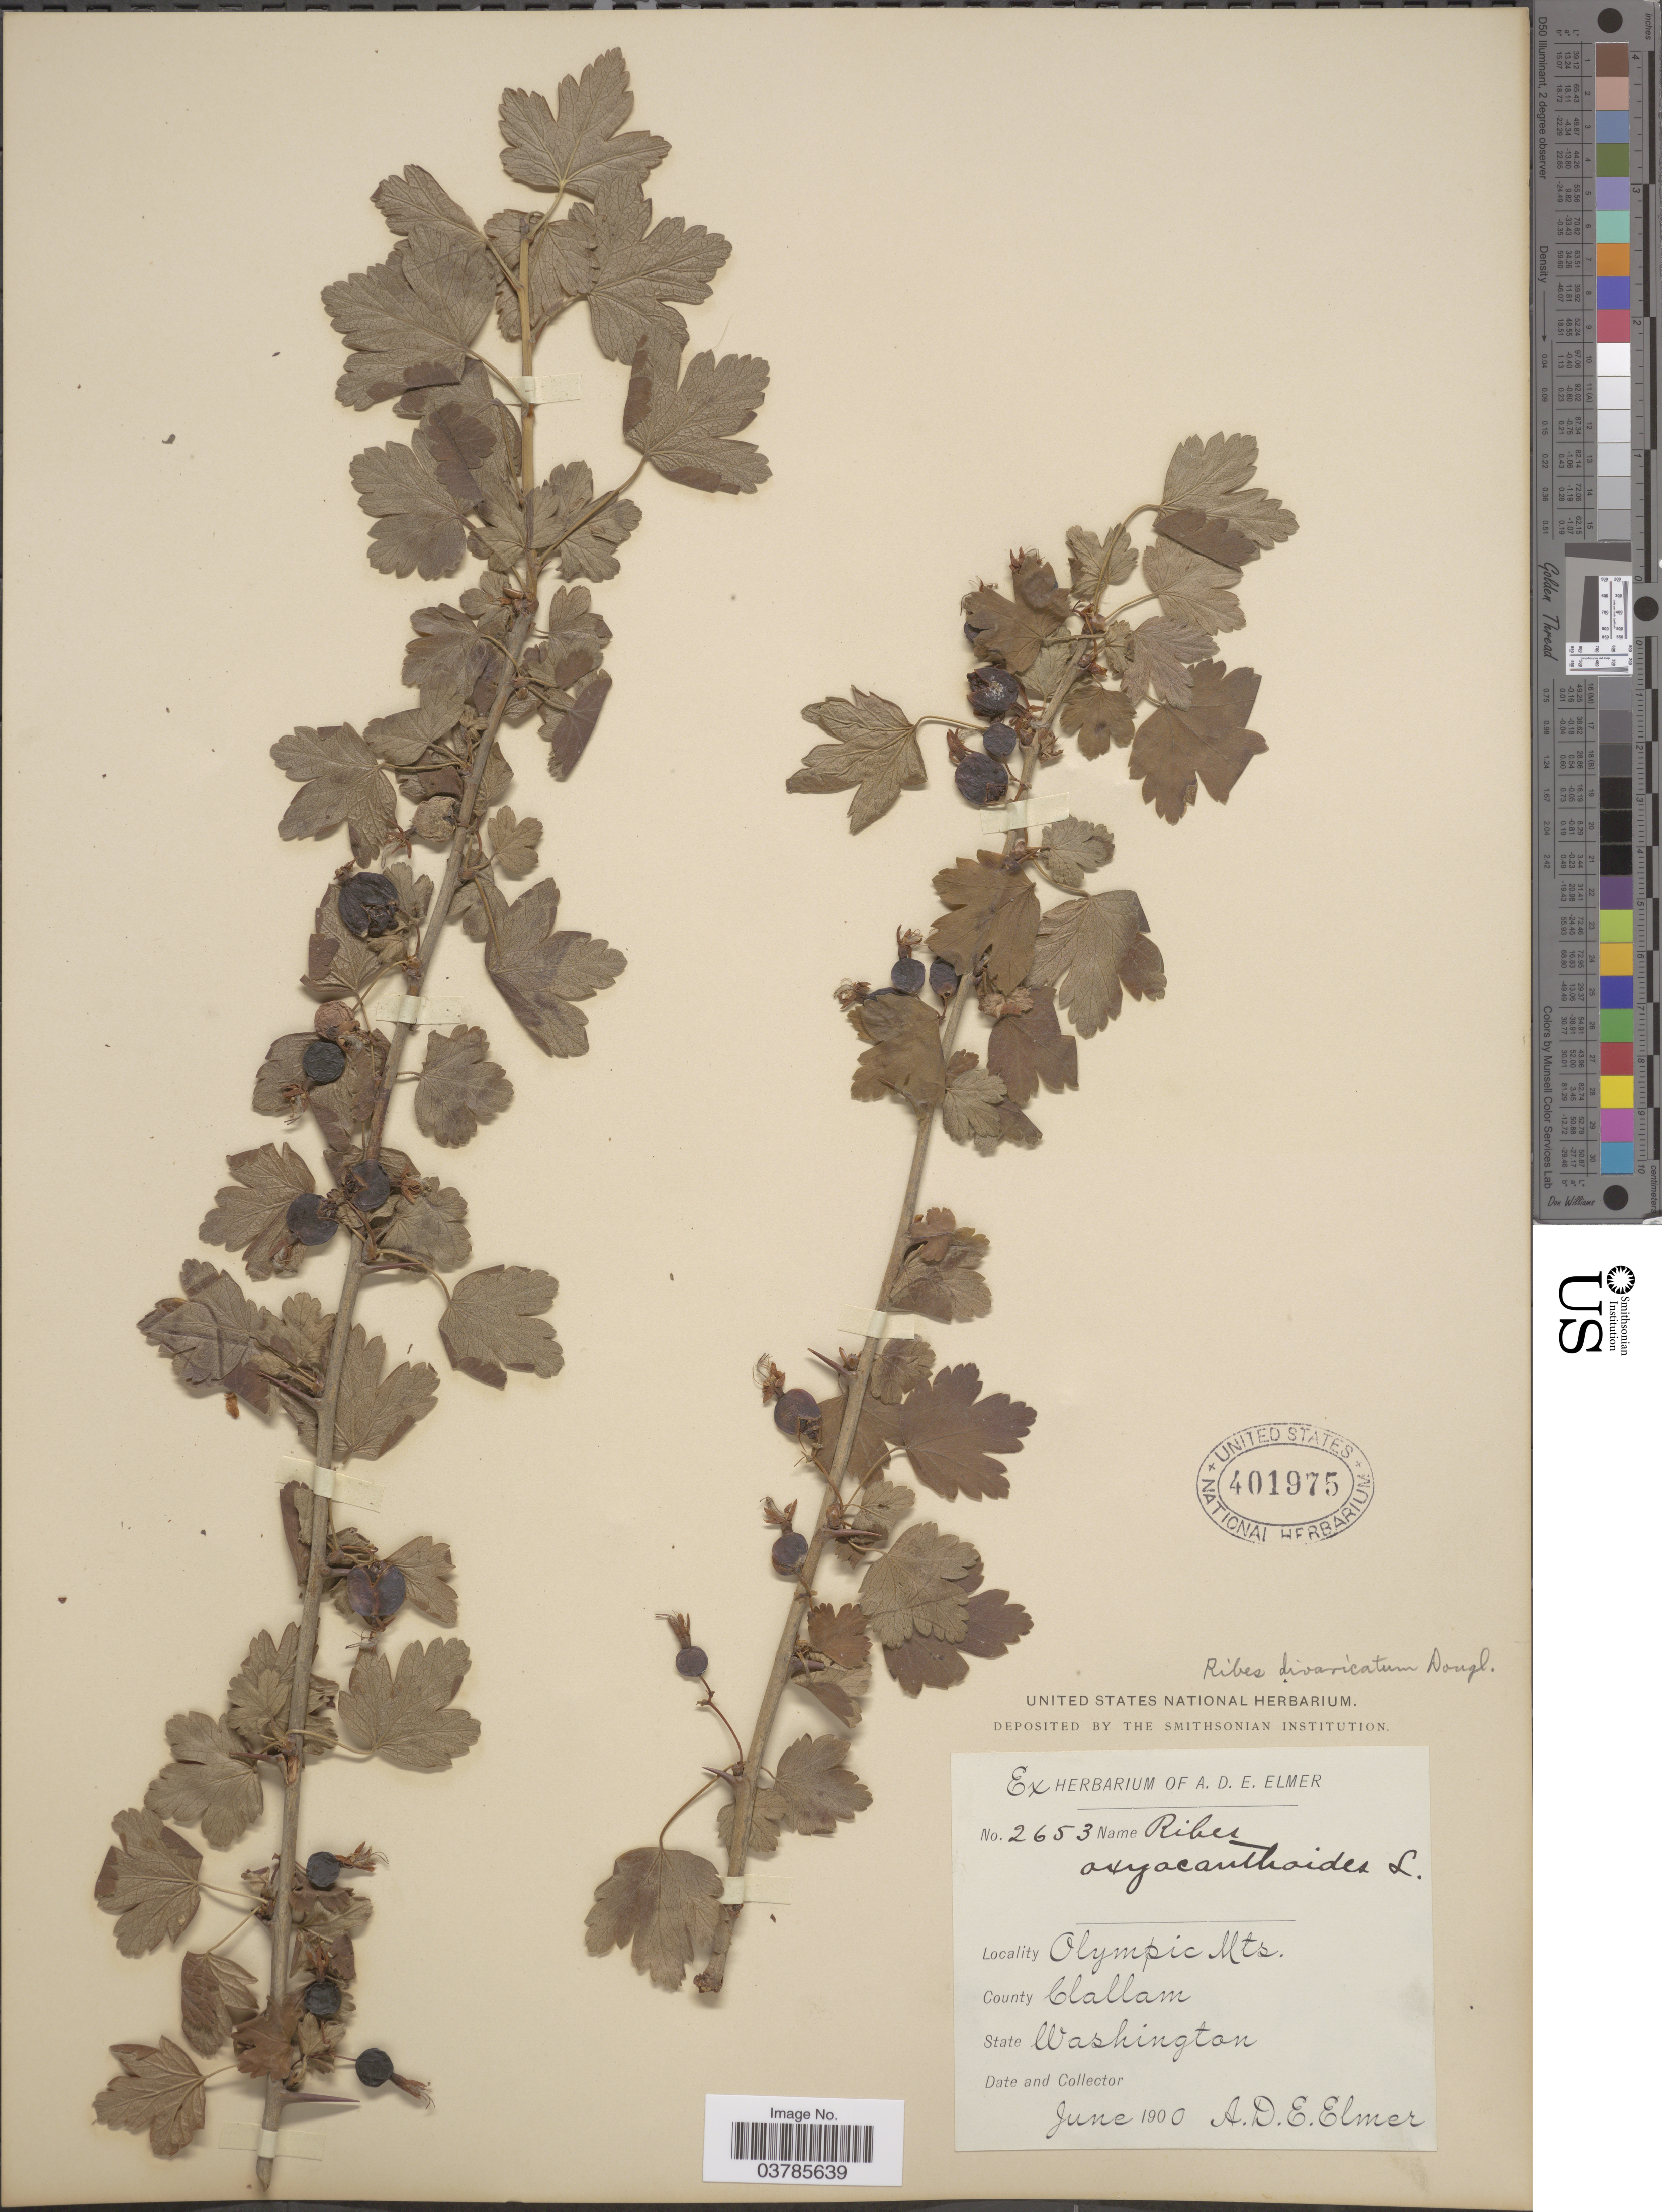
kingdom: Plantae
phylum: Tracheophyta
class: Magnoliopsida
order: Saxifragales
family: Grossulariaceae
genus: Ribes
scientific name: Ribes divaricatum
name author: Douglas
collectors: A. D. E. Elmer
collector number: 2653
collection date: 1900-06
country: United States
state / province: Washington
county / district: Clallam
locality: Olympic Mts. County Clallam.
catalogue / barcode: US 401975